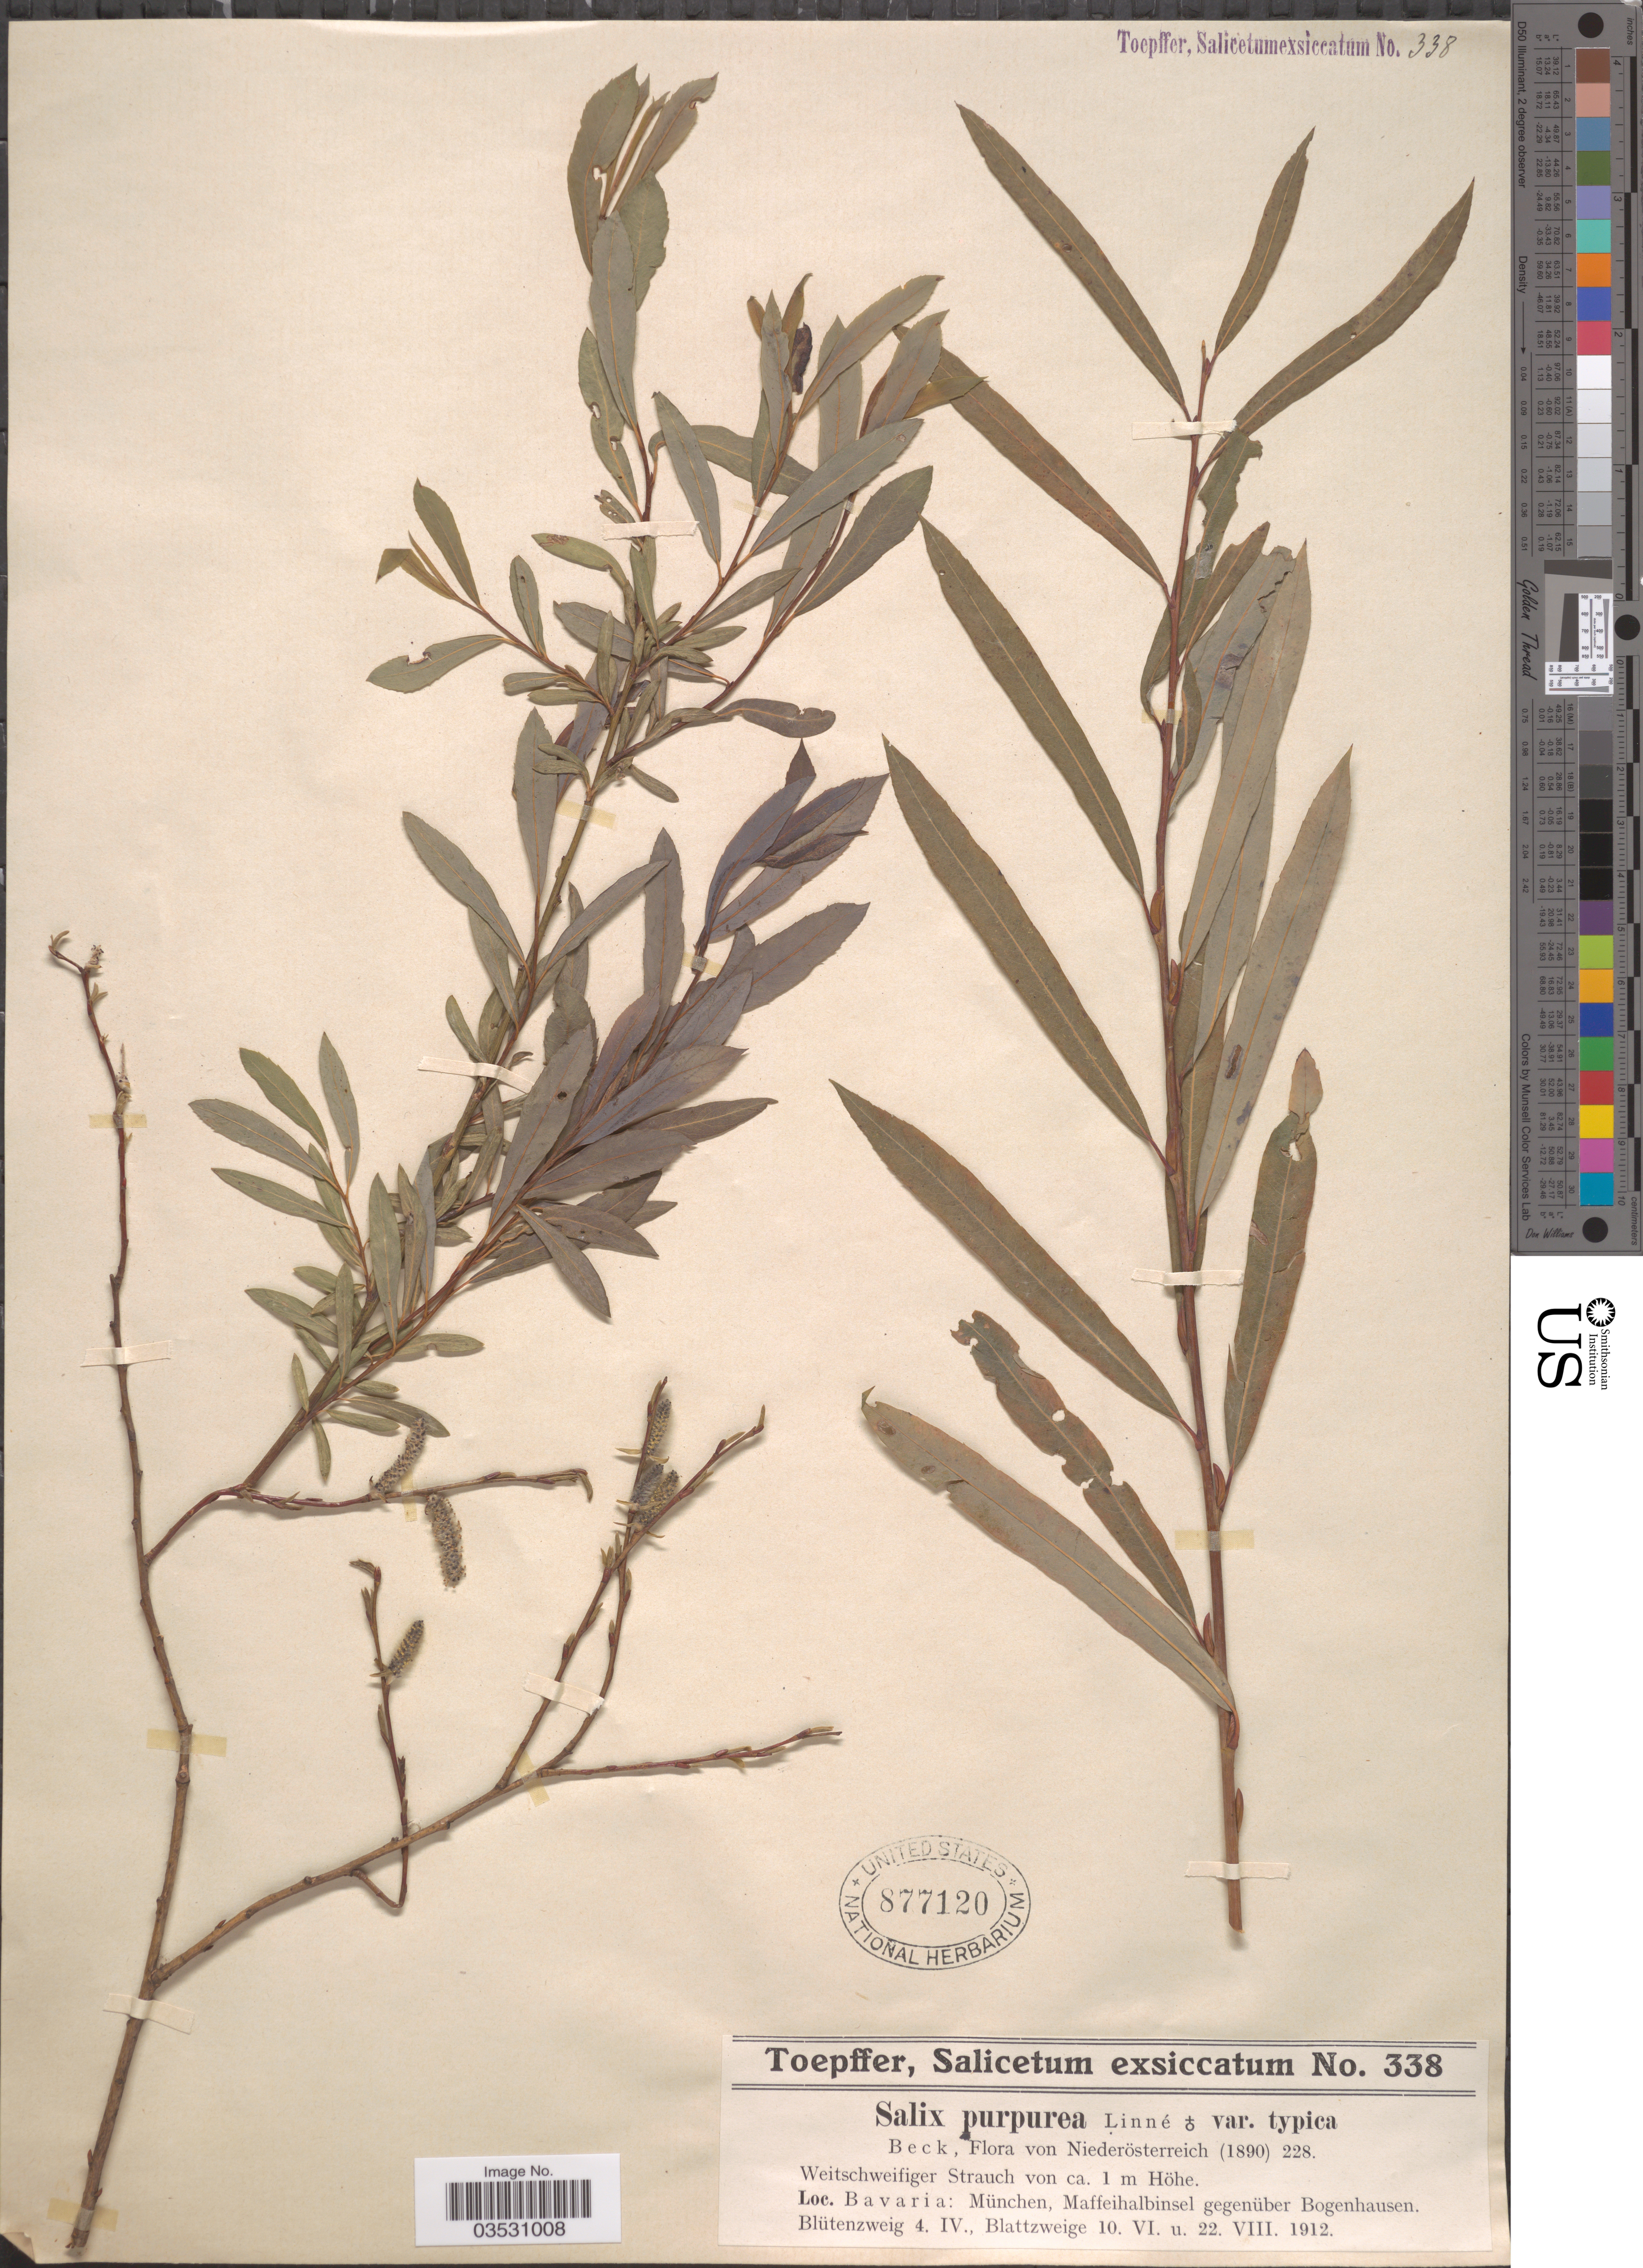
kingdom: Plantae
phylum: Tracheophyta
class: Magnoliopsida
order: Malpighiales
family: Salicaceae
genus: Salix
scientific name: Salix purpurea var. typica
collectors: A. Toepffer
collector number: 338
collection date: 1912-04-04/1912-08-22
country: Germany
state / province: Bayern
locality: Bavaria: München, Maffeihalbinsel gegenüber Bogenhausen.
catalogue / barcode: US 877120